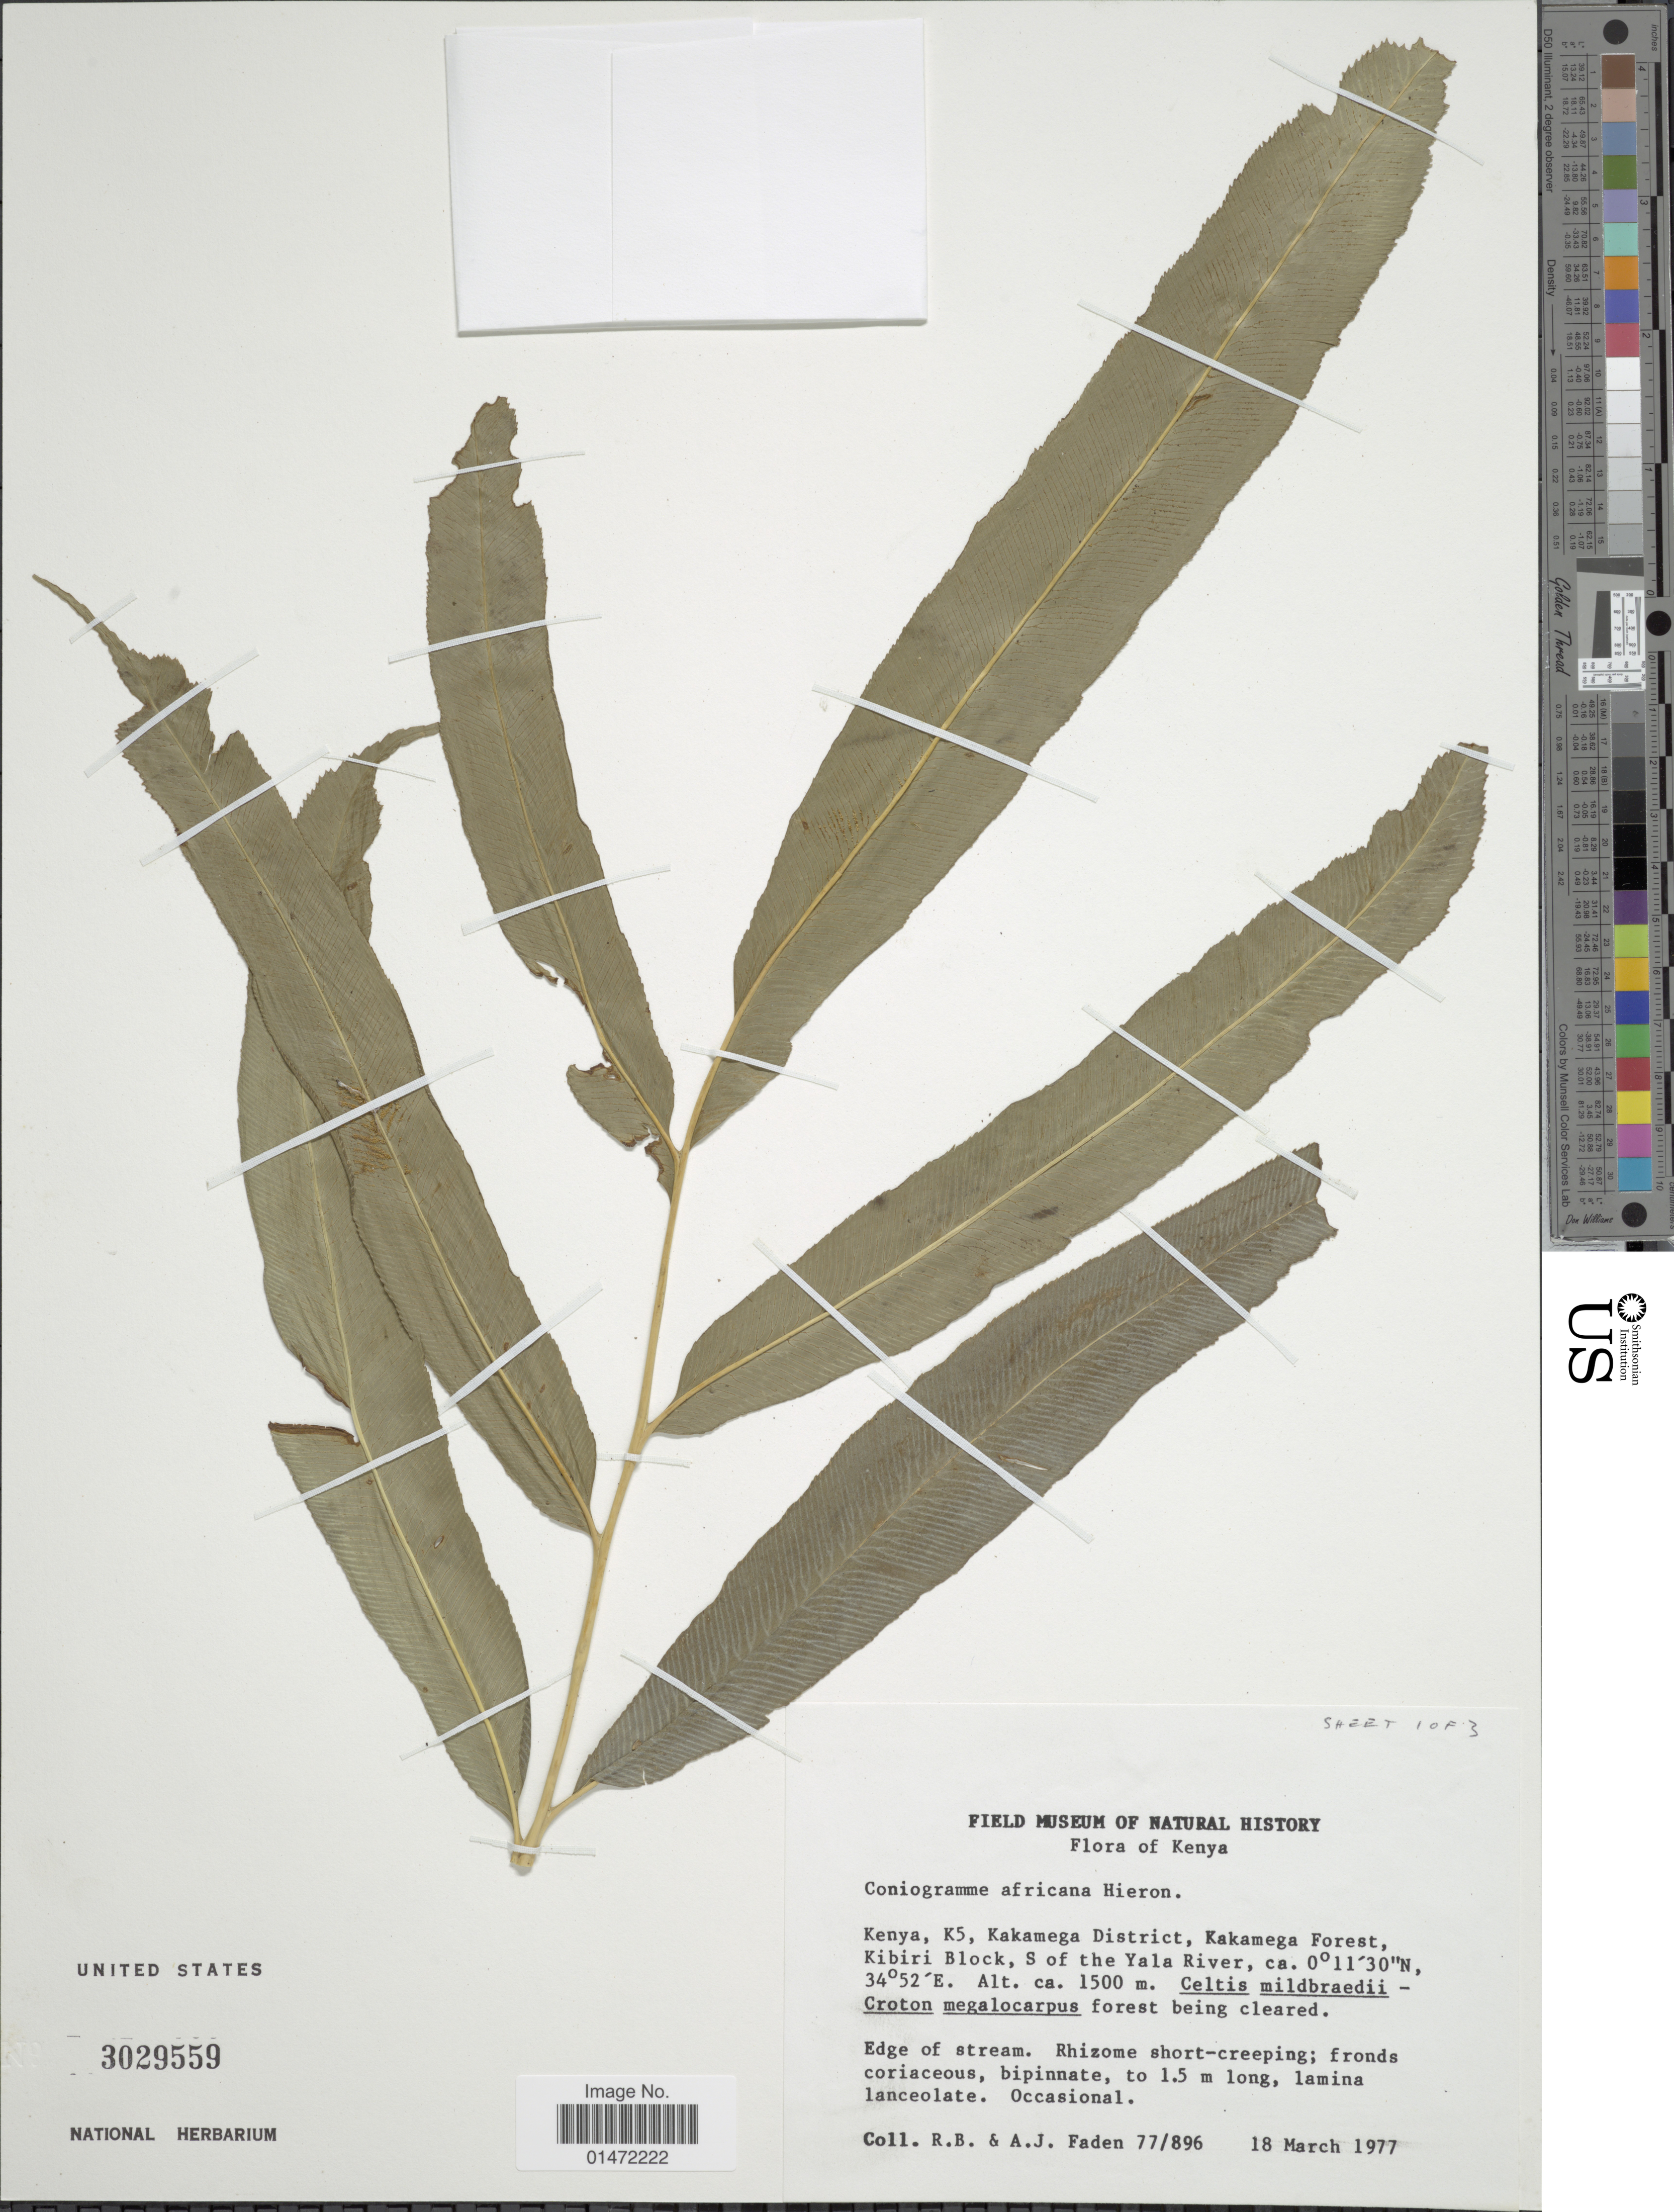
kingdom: Plantae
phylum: Tracheophyta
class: Polypodiopsida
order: Polypodiales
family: Pteridaceae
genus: Coniogramme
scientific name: Coniogramme africana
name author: Hieron.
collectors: R. B. Faden & A. J. Faden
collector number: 77/896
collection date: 1977-03-18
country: Kenya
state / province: Kakamega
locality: Kibiri Block, S of the Yala River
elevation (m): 1500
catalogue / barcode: US 3029559